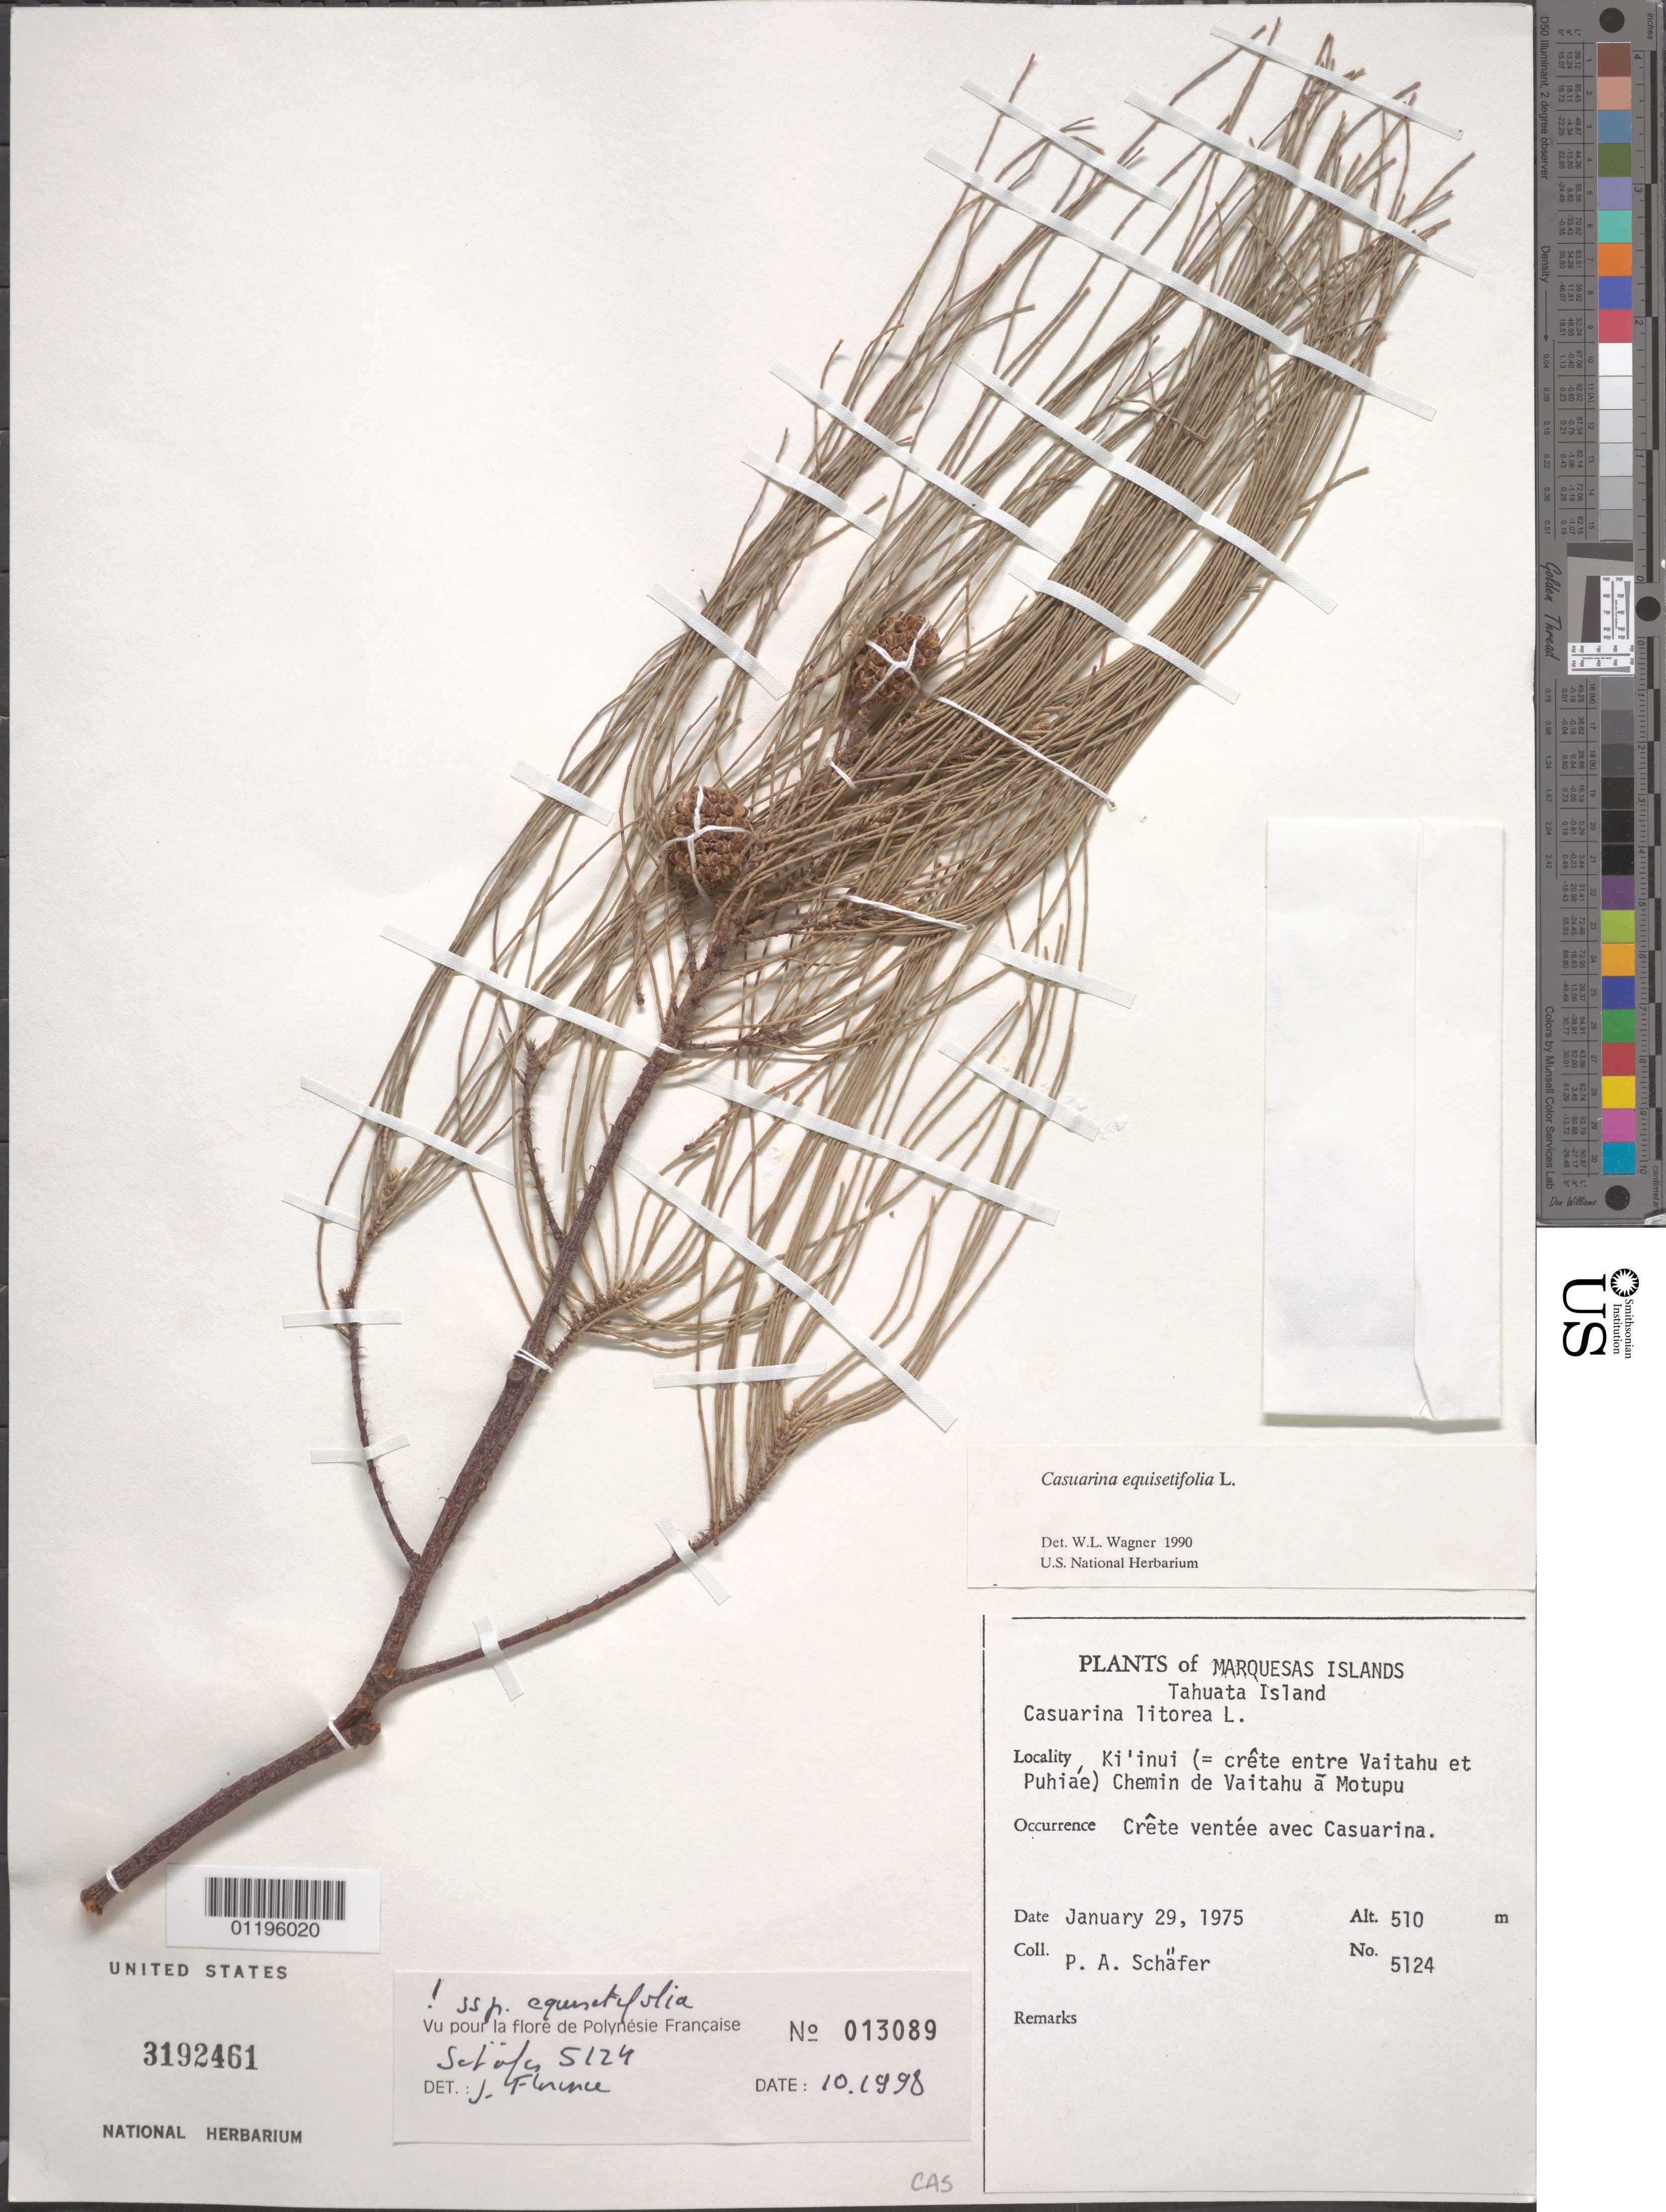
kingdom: Plantae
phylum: Tracheophyta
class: Magnoliopsida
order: Fagales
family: Casuarinaceae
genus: Casuarina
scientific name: Casuarina equisetifolia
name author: L.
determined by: Wagner, W. L., (BOT), Smithsonian Institution - National Museum of Natural History (UNITED STATES)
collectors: P. A. Schäfer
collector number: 5124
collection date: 1975-01-29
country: French Polynesia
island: Tahuata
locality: Ki'inui (=crête entre Vaitahu et Puhia'e) Chemin de Vaitahu à Motupu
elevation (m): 510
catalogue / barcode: US 3192461